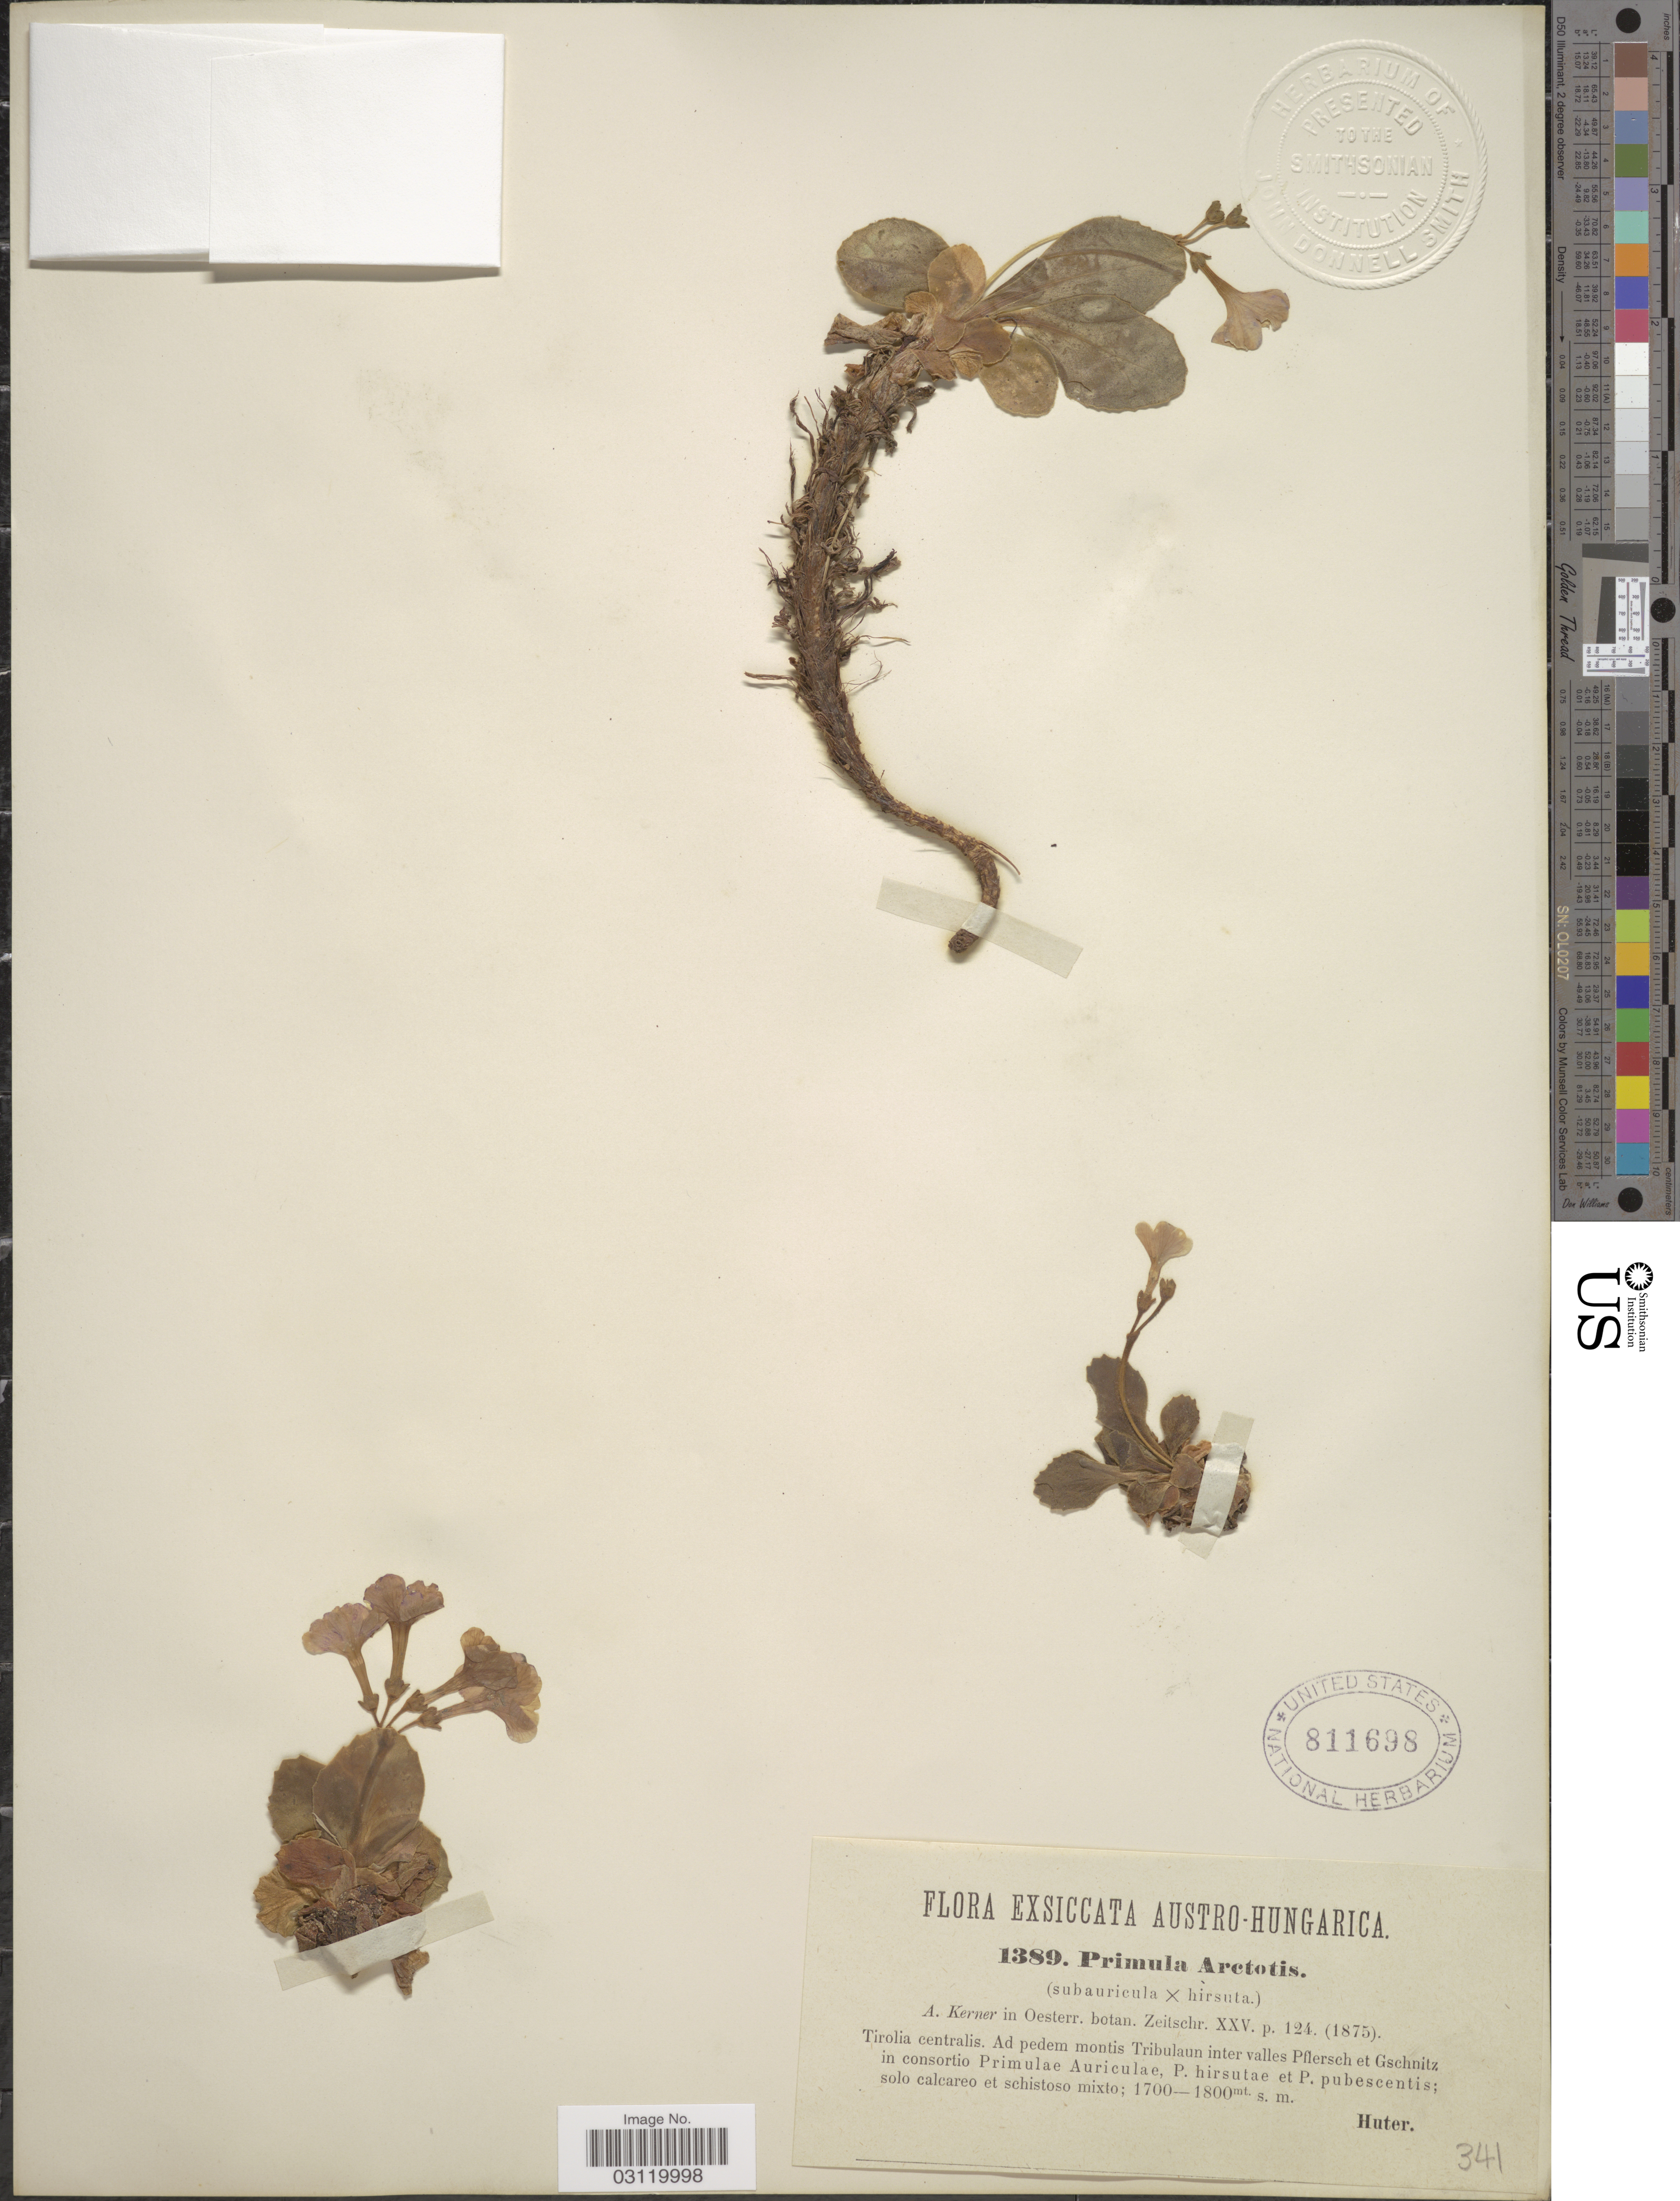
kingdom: Plantae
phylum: Tracheophyta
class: Magnoliopsida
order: Ericales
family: Primulaceae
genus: Primula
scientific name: Primula x arctotis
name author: A. Kern.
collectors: -. Huter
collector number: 1389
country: Austria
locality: Austro-Hungarica. Tirolia centralis. Ad pedem montis Tribulaun inter valles Pflersch et Gschnitz in consortio Primulae Auriculae, P. hirsutae et P. pubescentis.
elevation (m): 1700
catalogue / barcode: US 811698